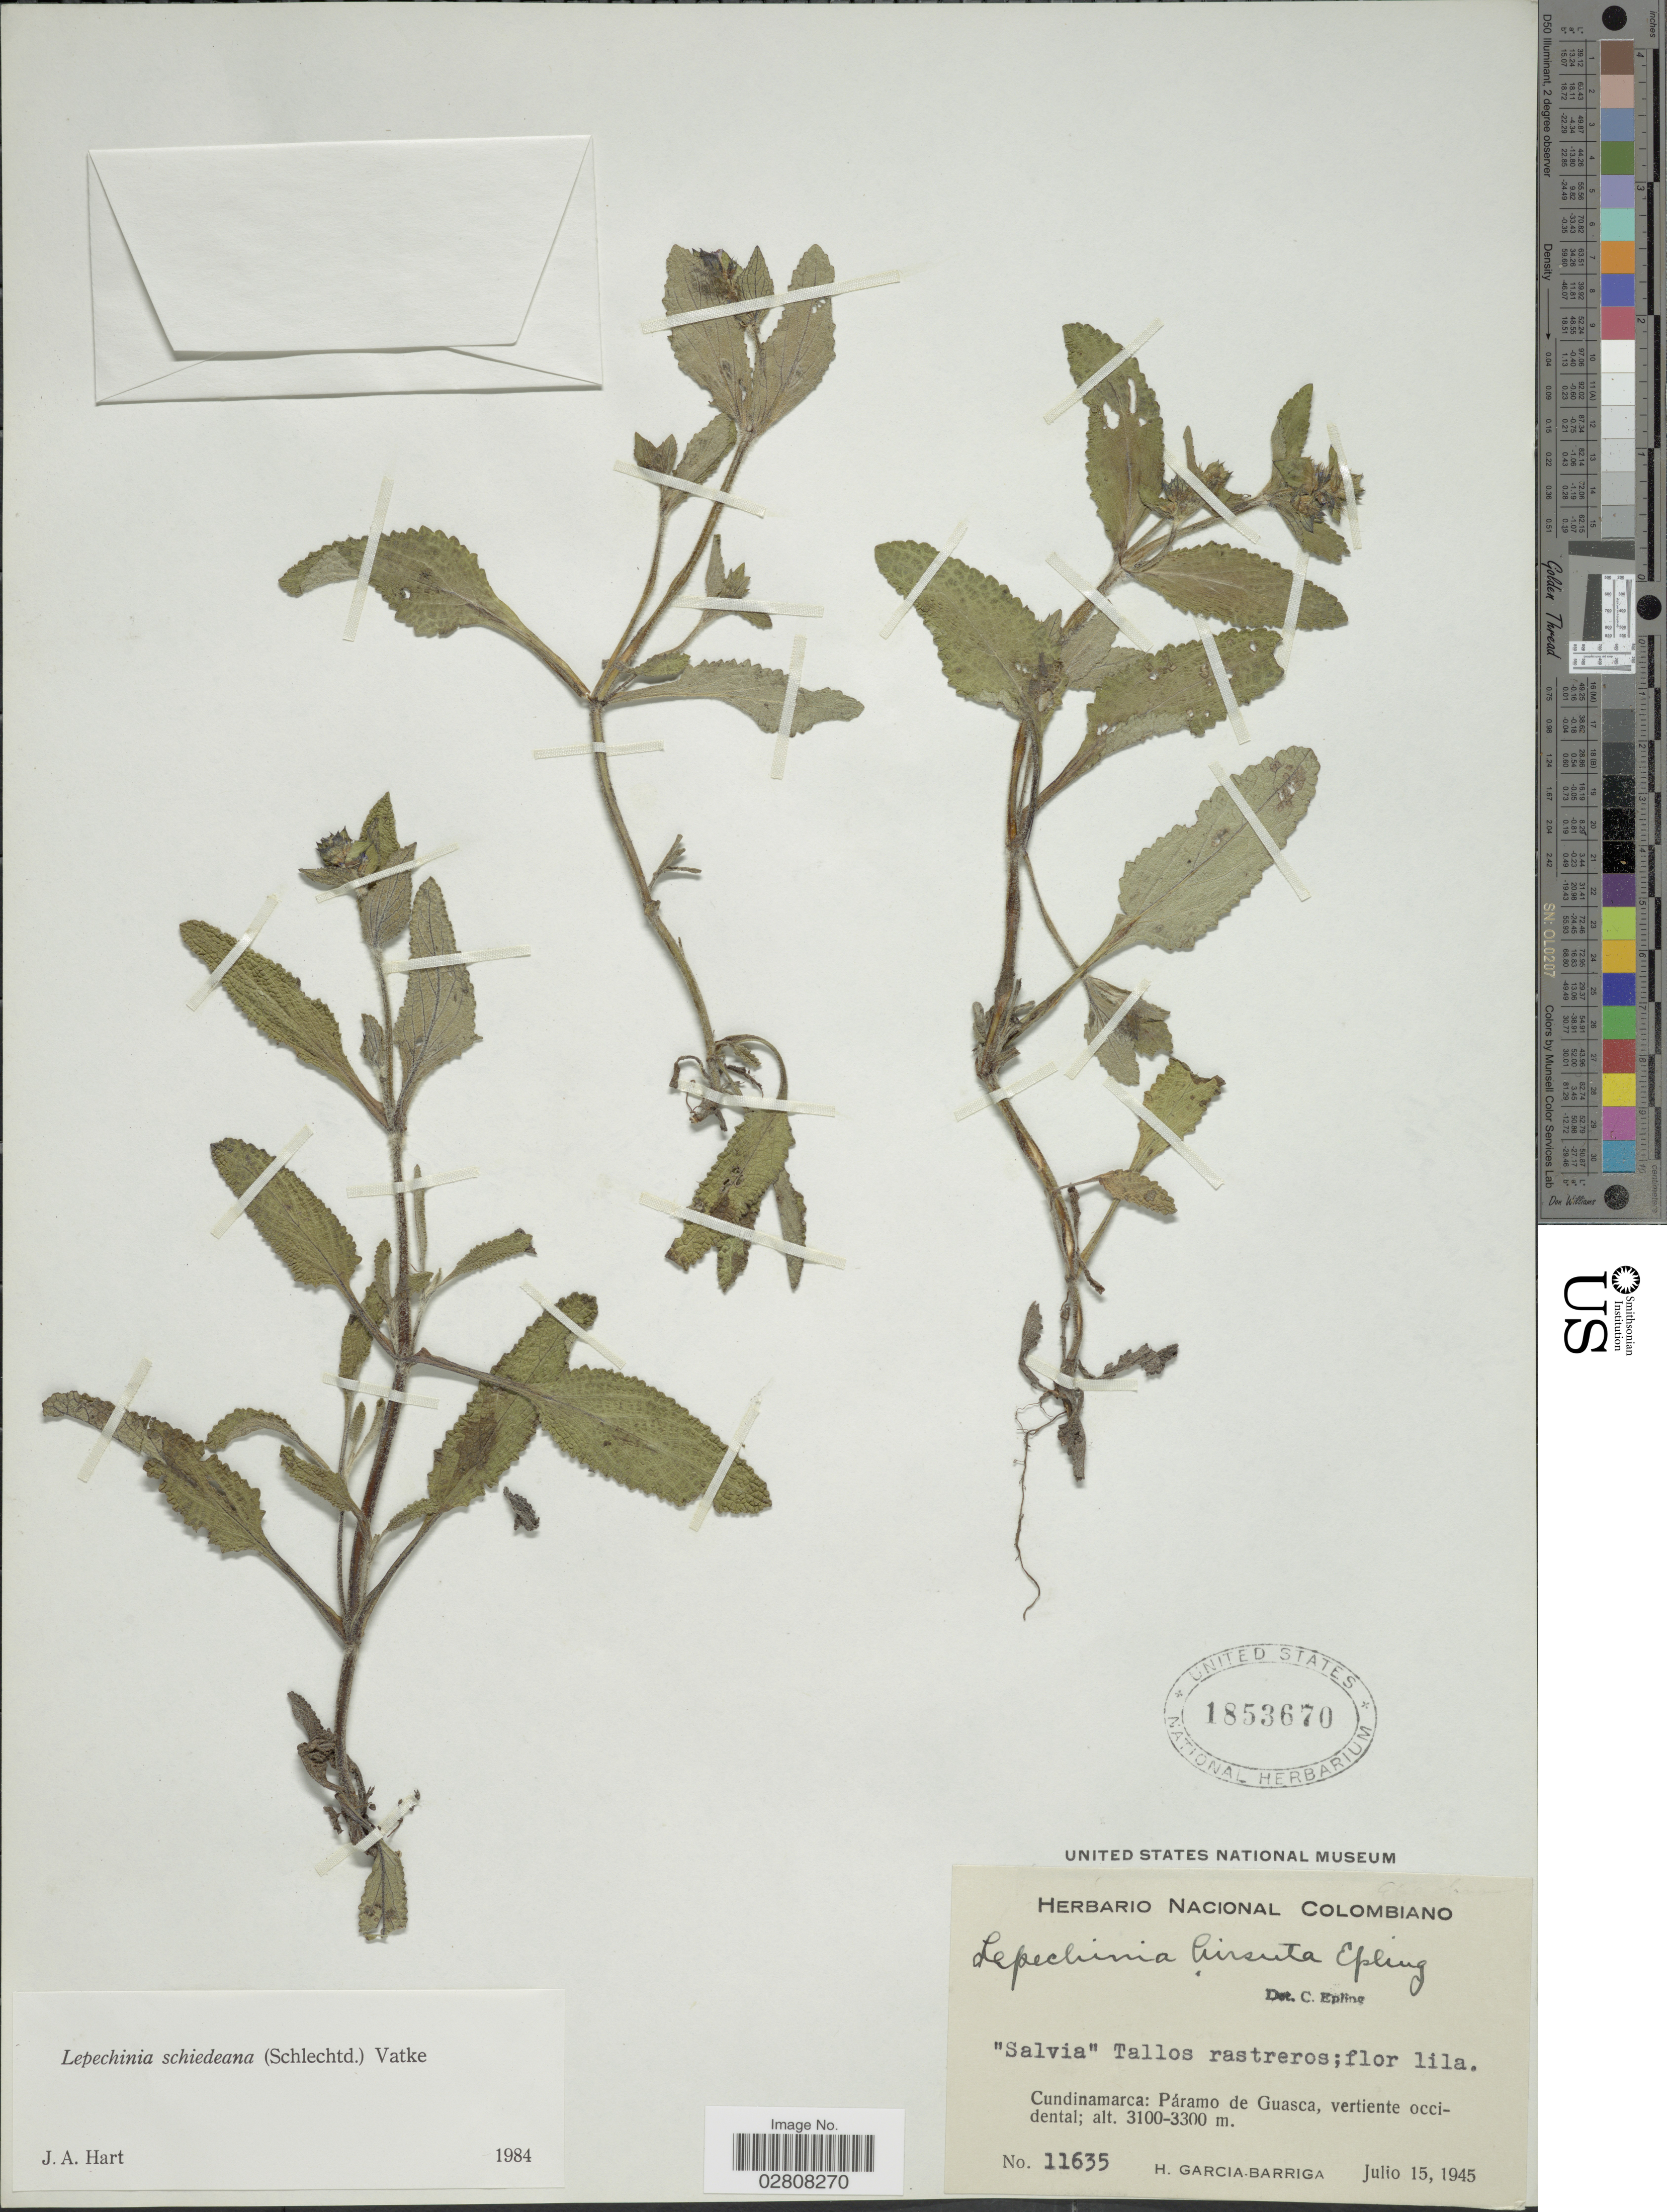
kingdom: Plantae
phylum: Tracheophyta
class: Magnoliopsida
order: Lamiales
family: Lamiaceae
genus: Lepechinia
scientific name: Lepechinia schiedeana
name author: (Schltdl.) Vatke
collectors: H. García Barriga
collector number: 11635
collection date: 1945-07-15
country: Colombia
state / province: Cundinamarca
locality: Cundinamarca: Páramo de Guasca, vertiente occidental.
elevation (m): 3100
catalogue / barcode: US 1853670